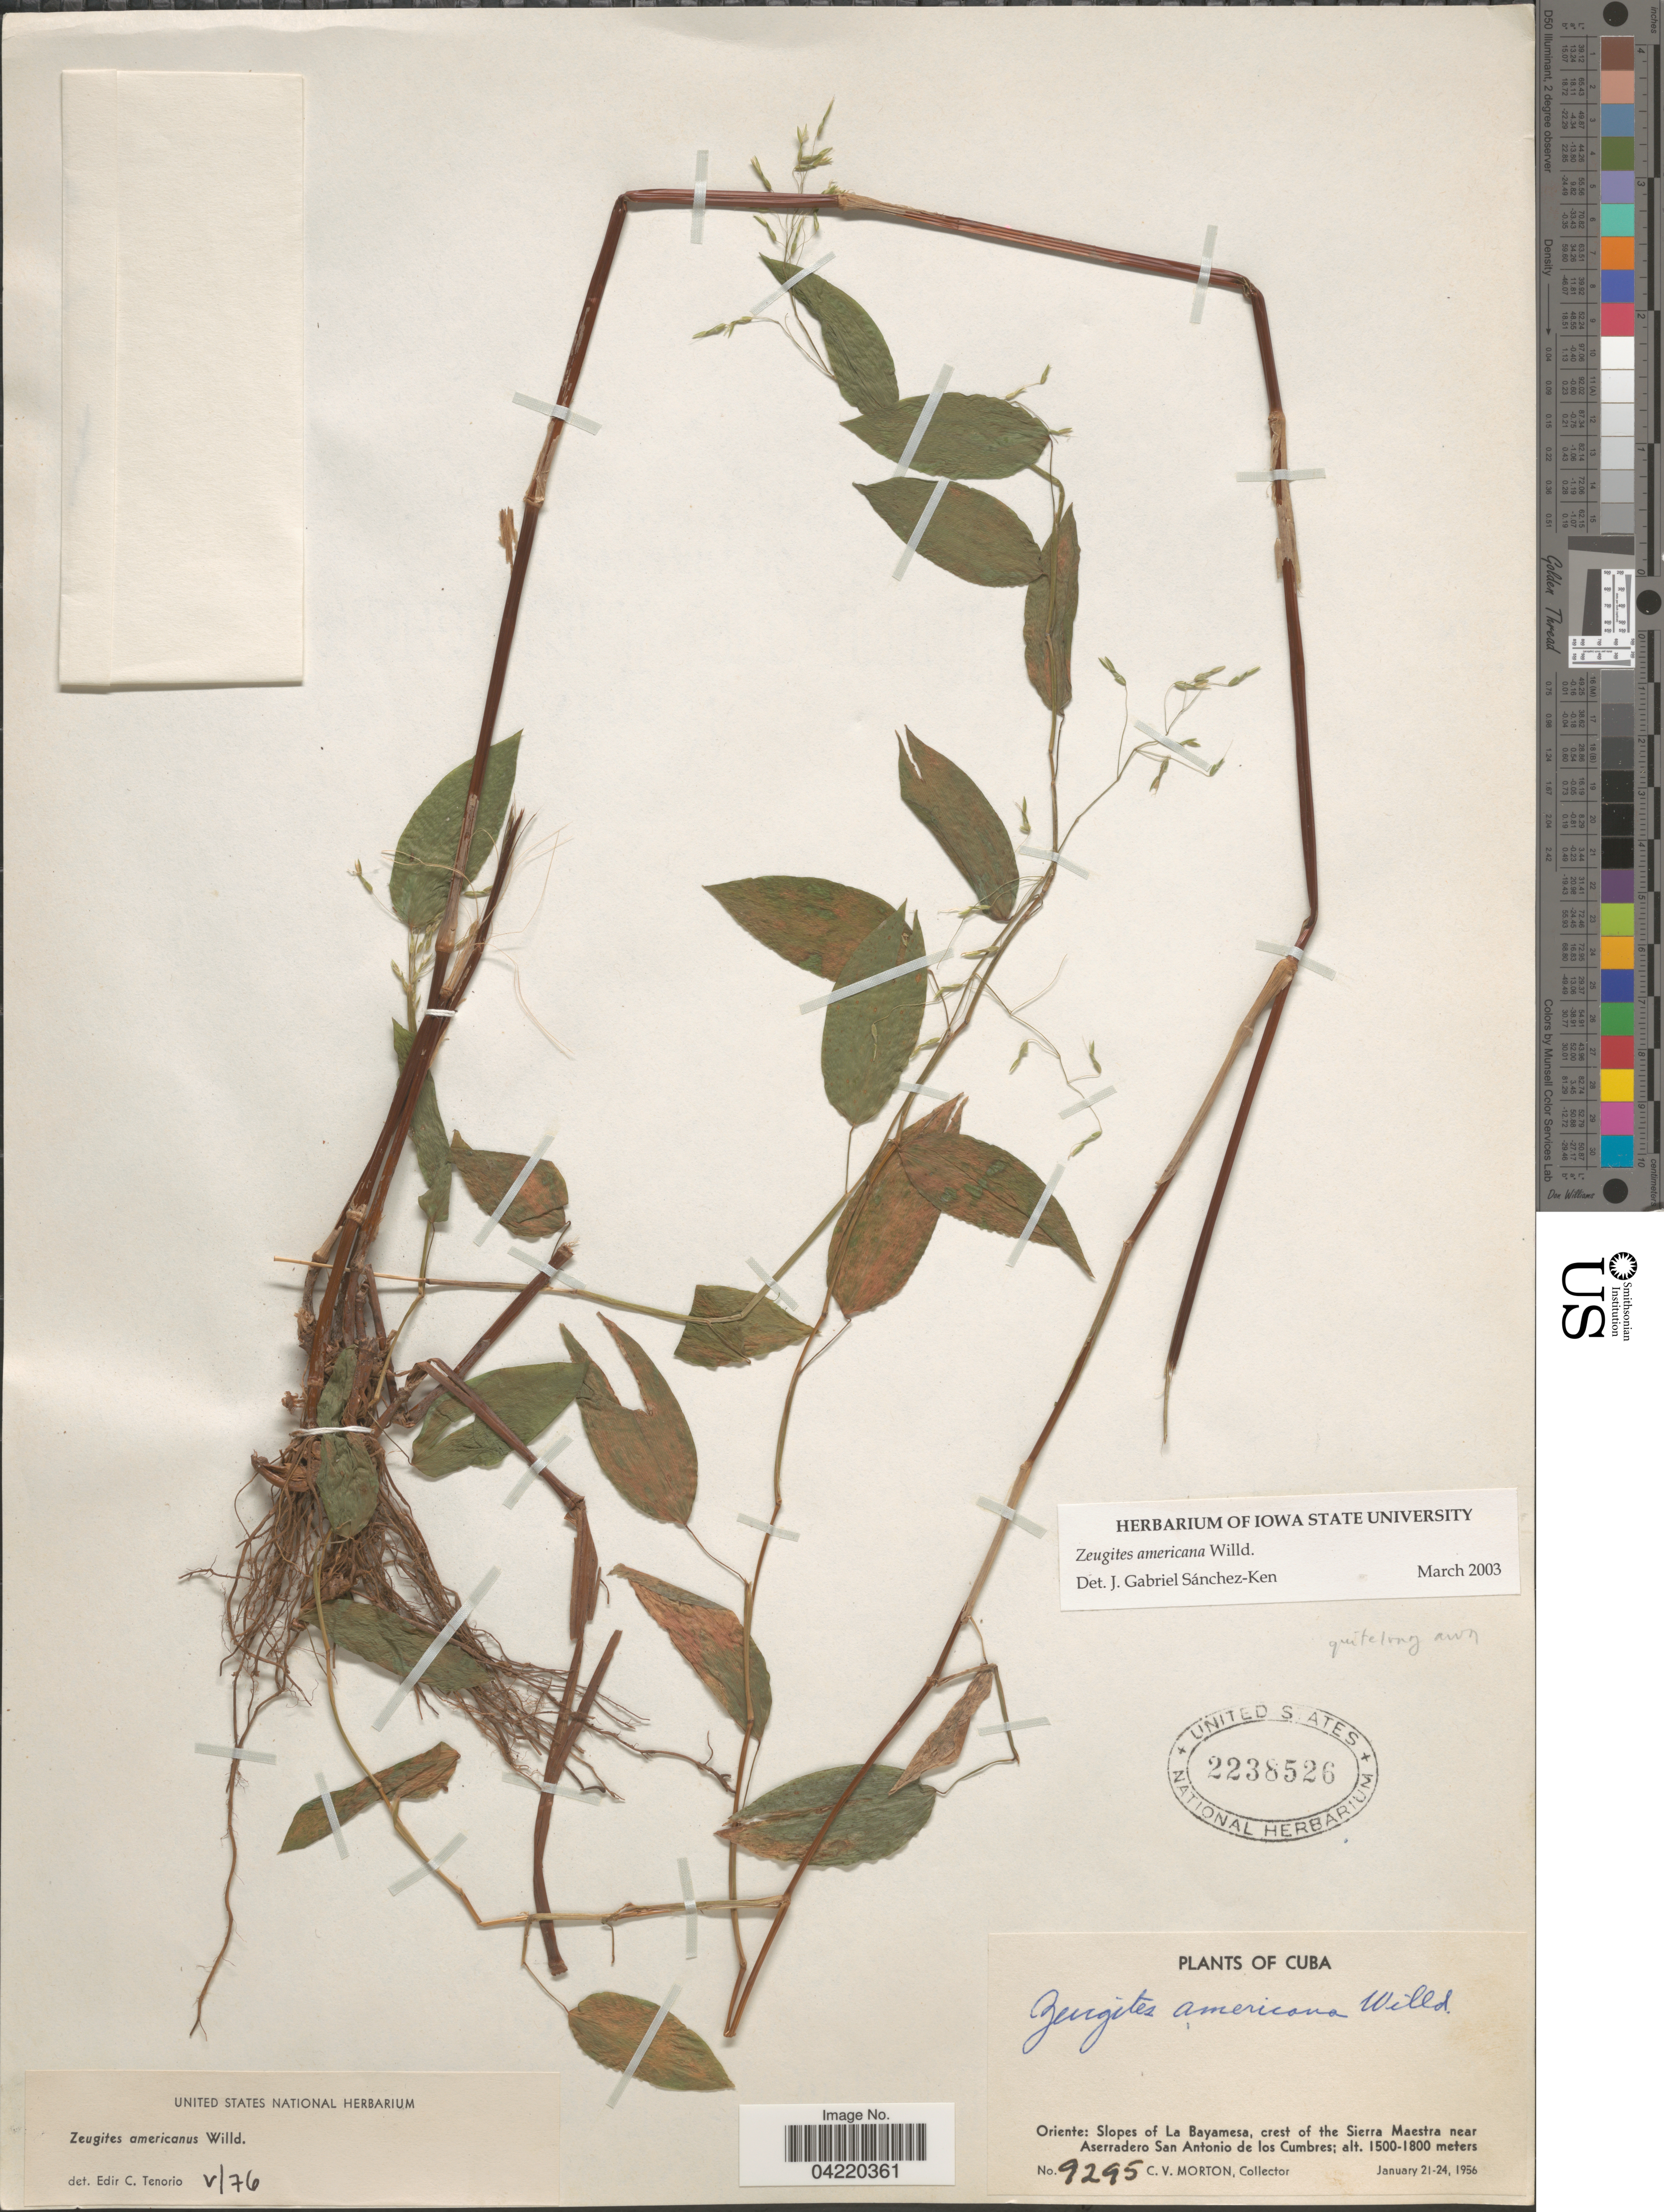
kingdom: Plantae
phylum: Tracheophyta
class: Liliopsida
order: Poales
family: Poaceae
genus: Zeugites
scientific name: Zeugites americanus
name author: Willd.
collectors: C. V. Morton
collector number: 9295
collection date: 1956-01-21/1956-01-24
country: Cuba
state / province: Oriente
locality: Slopes of La Bayamesa, crest of the Sierra Maestra near Aserradero San Antonio de los Cumbres.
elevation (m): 1500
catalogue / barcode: US 2238526